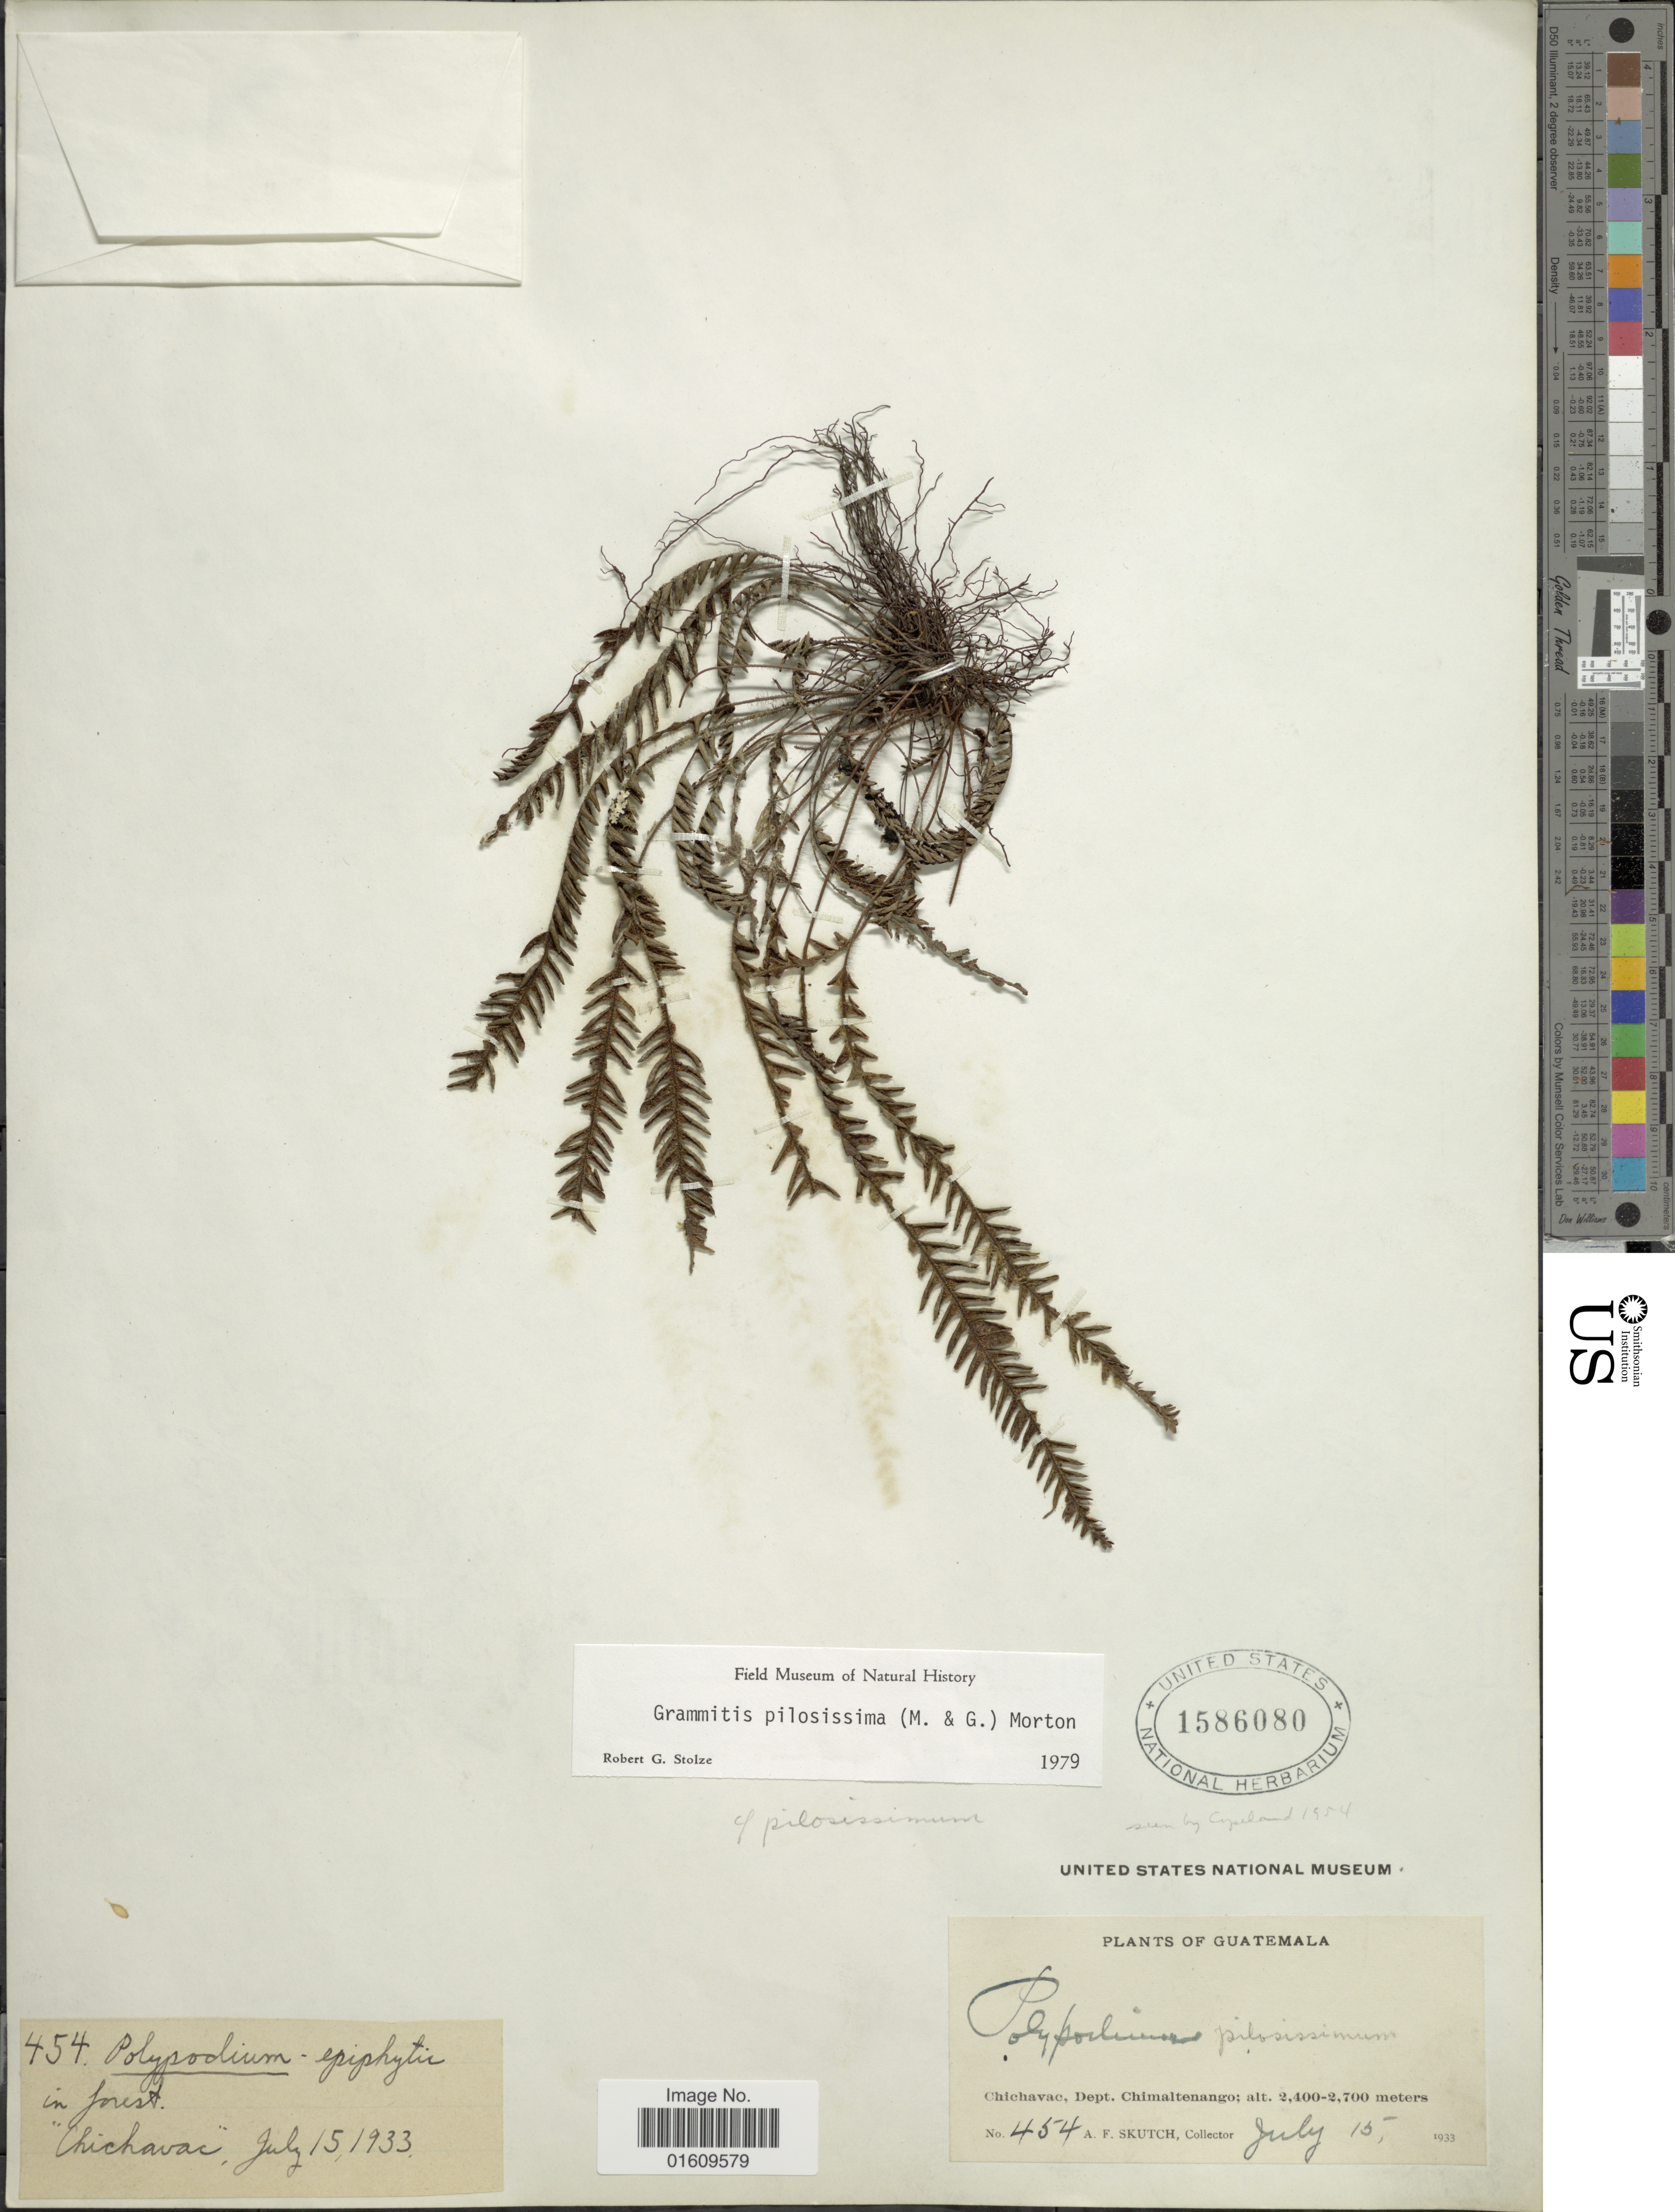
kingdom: Plantae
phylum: Tracheophyta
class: Polypodiopsida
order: Polypodiales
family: Polypodiaceae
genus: Melpomene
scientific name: Melpomene pilosissima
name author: (M. Martens & Galeotti) A.R. Sm. & R.C. Moran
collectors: A. F. Skutch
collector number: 454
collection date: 1933-07-15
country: Guatemala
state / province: Chimaltenango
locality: Chichavac, Dept. Chimaltenango.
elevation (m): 2400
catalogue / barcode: US 1586080